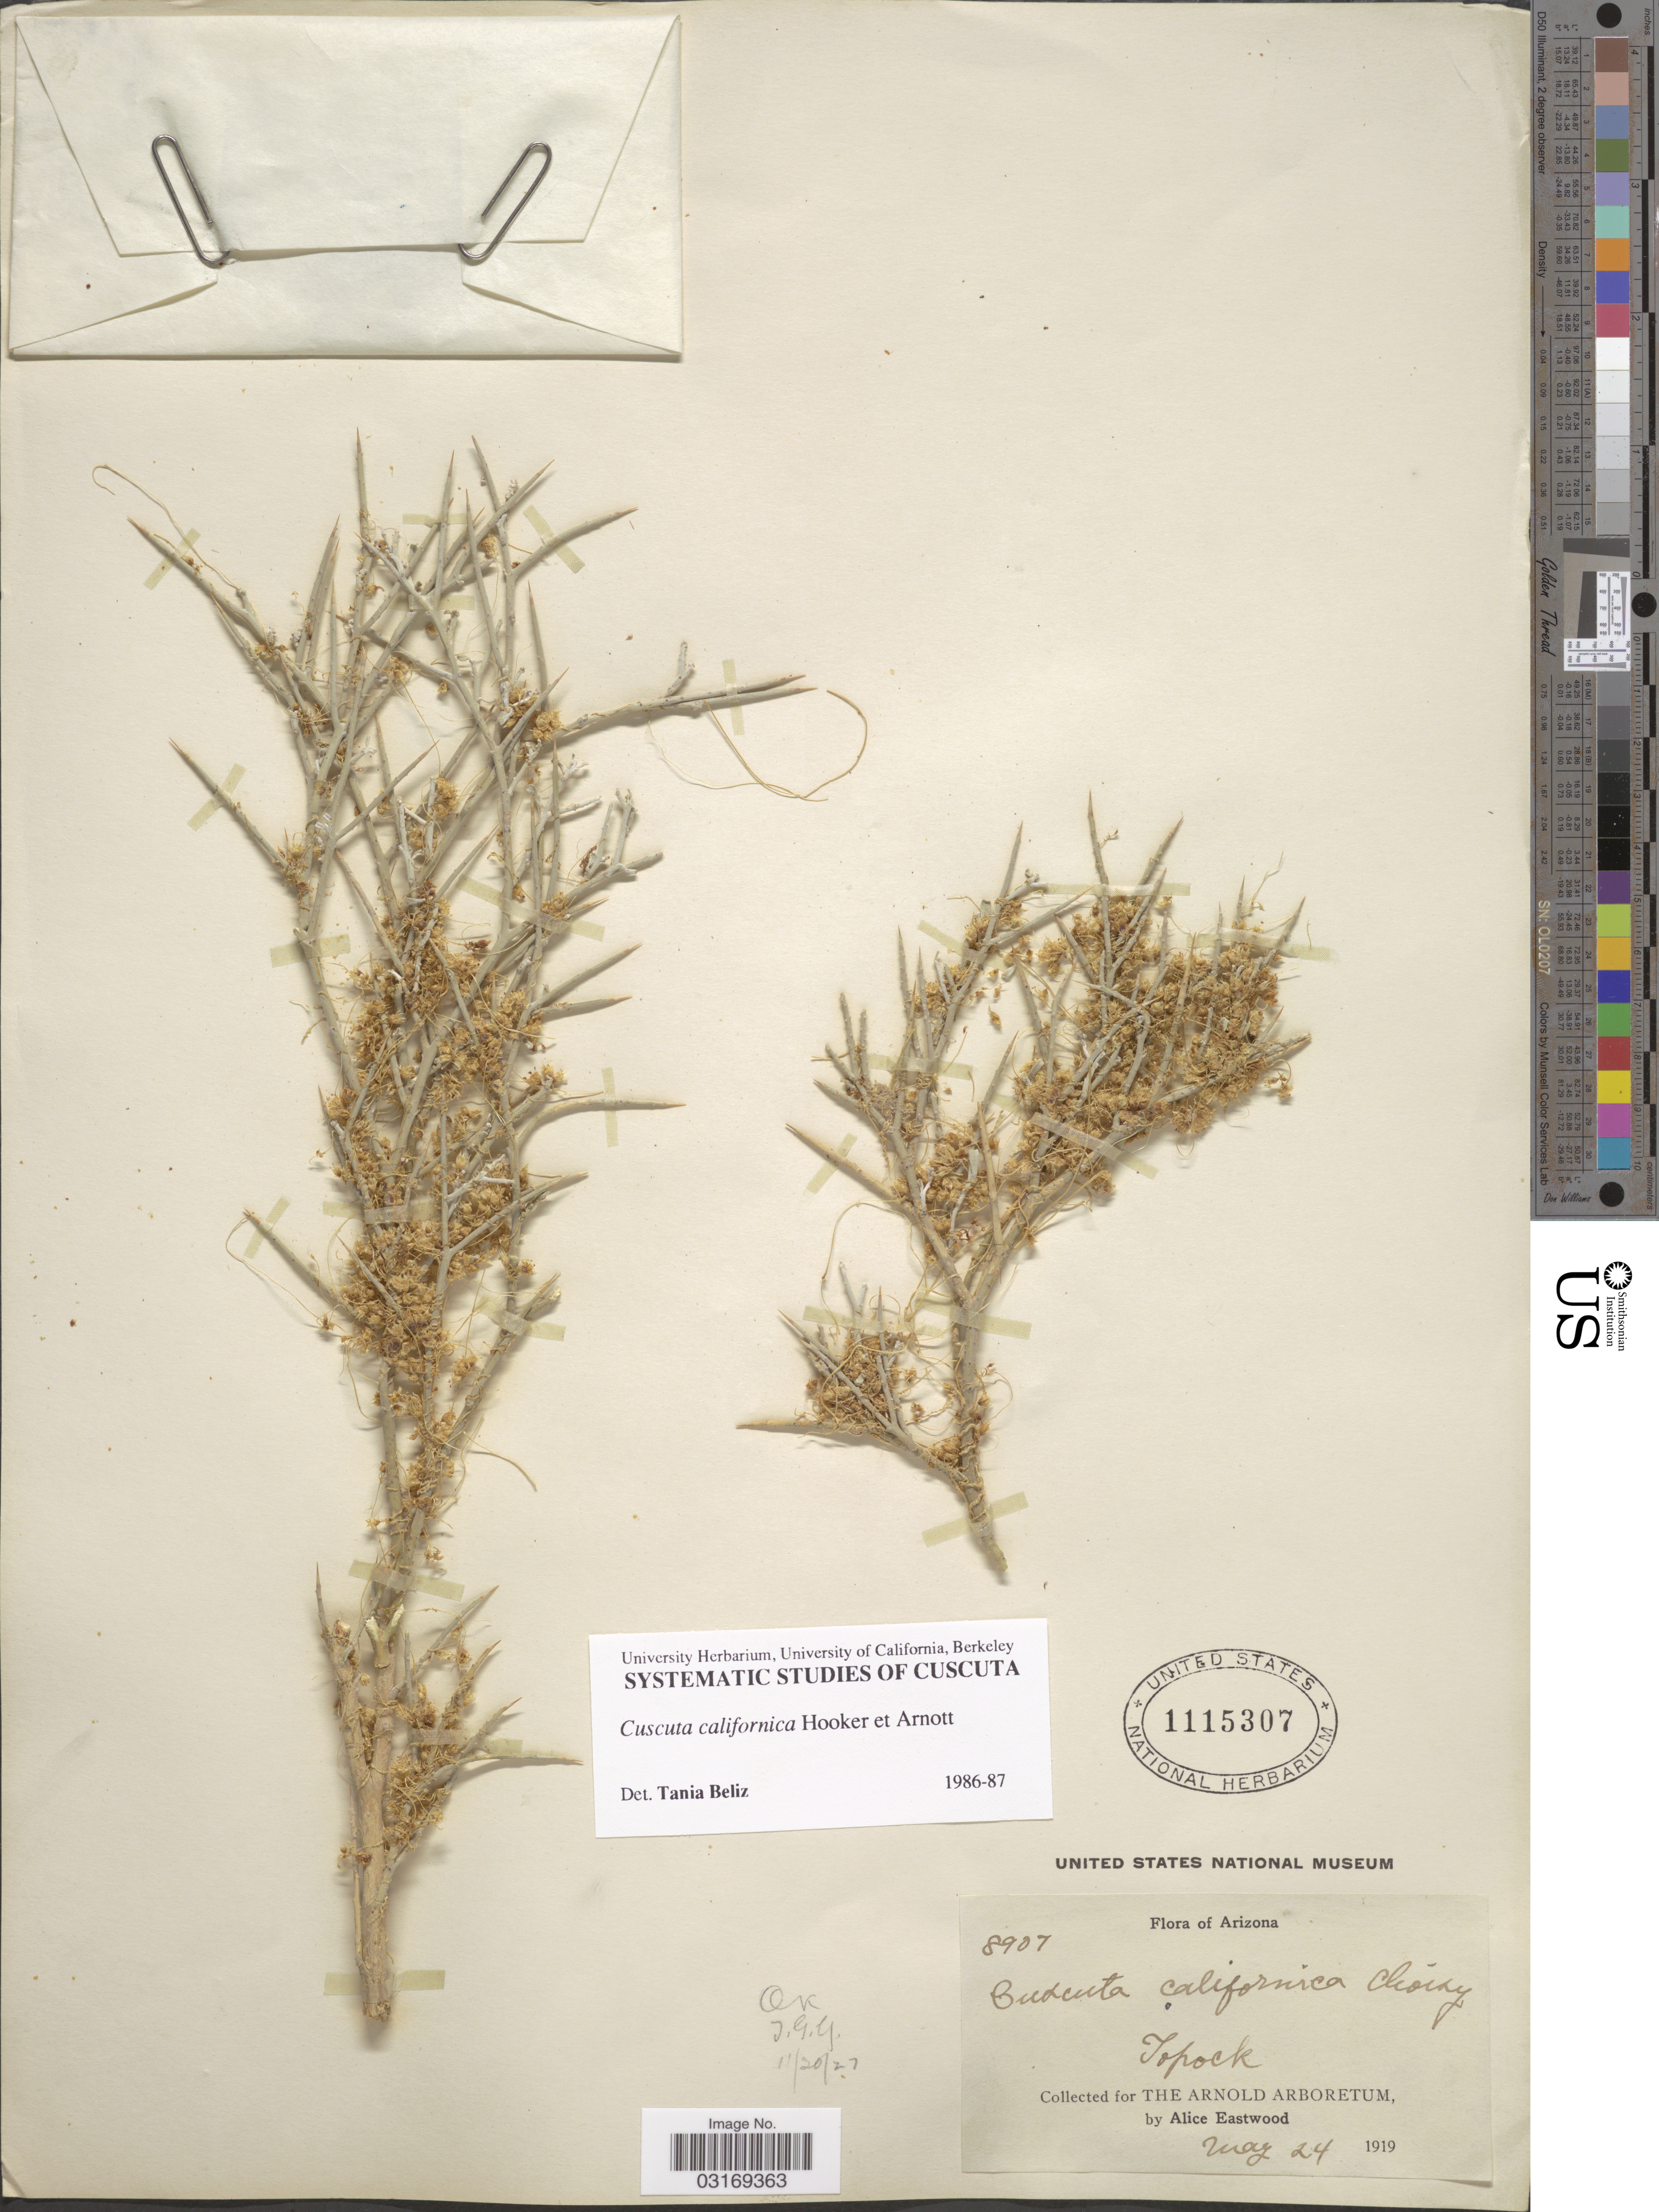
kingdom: Plantae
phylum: Tracheophyta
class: Magnoliopsida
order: Solanales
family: Convolvulaceae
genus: Cuscuta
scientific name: Cuscuta californica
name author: Hook. & Arn.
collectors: A. Eastwood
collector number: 8907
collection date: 1919-05-24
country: United States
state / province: Arizona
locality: Topock.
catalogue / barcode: US 1115307